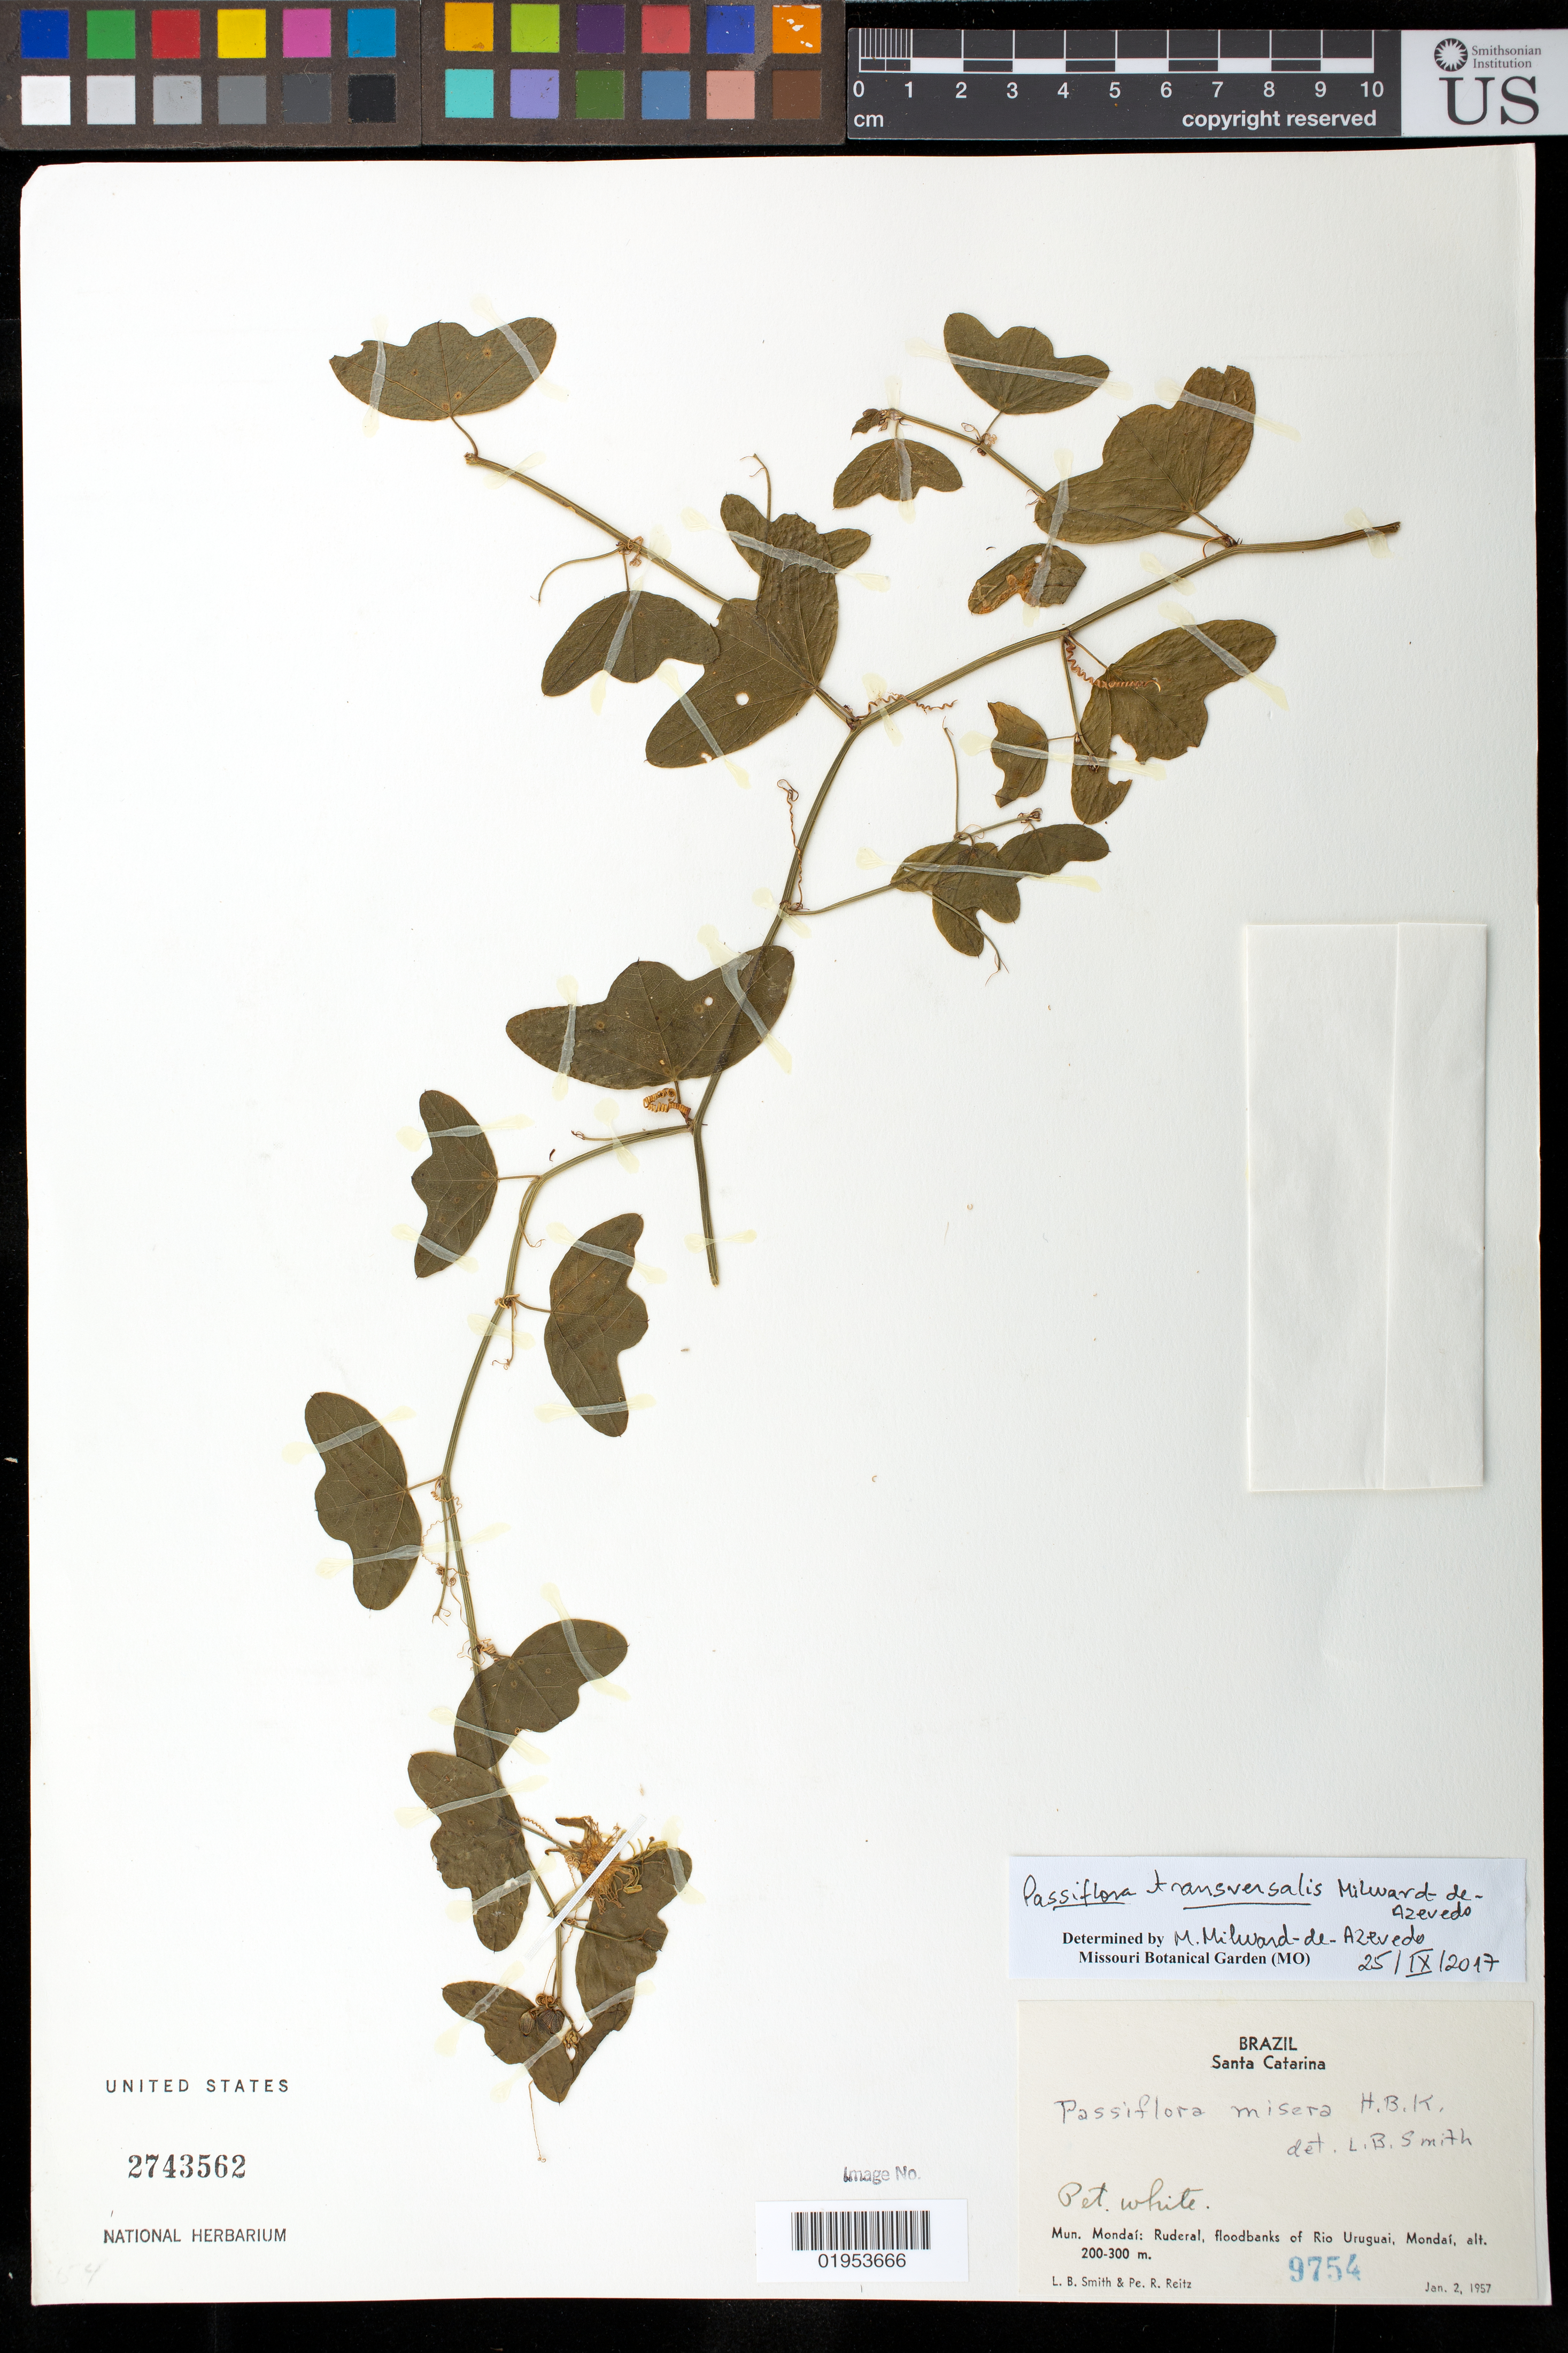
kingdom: Plantae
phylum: Tracheophyta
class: Magnoliopsida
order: Malpighiales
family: Passifloraceae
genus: Passiflora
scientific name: Passiflora transversalis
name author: Azevedo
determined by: Azevedo, M. A. Milward de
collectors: L. Smith & R. Reitz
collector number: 9754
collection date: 1957-01-02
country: Brazil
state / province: Santa Catarina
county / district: Mondaí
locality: Mondaí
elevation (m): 200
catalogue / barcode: US 2743562